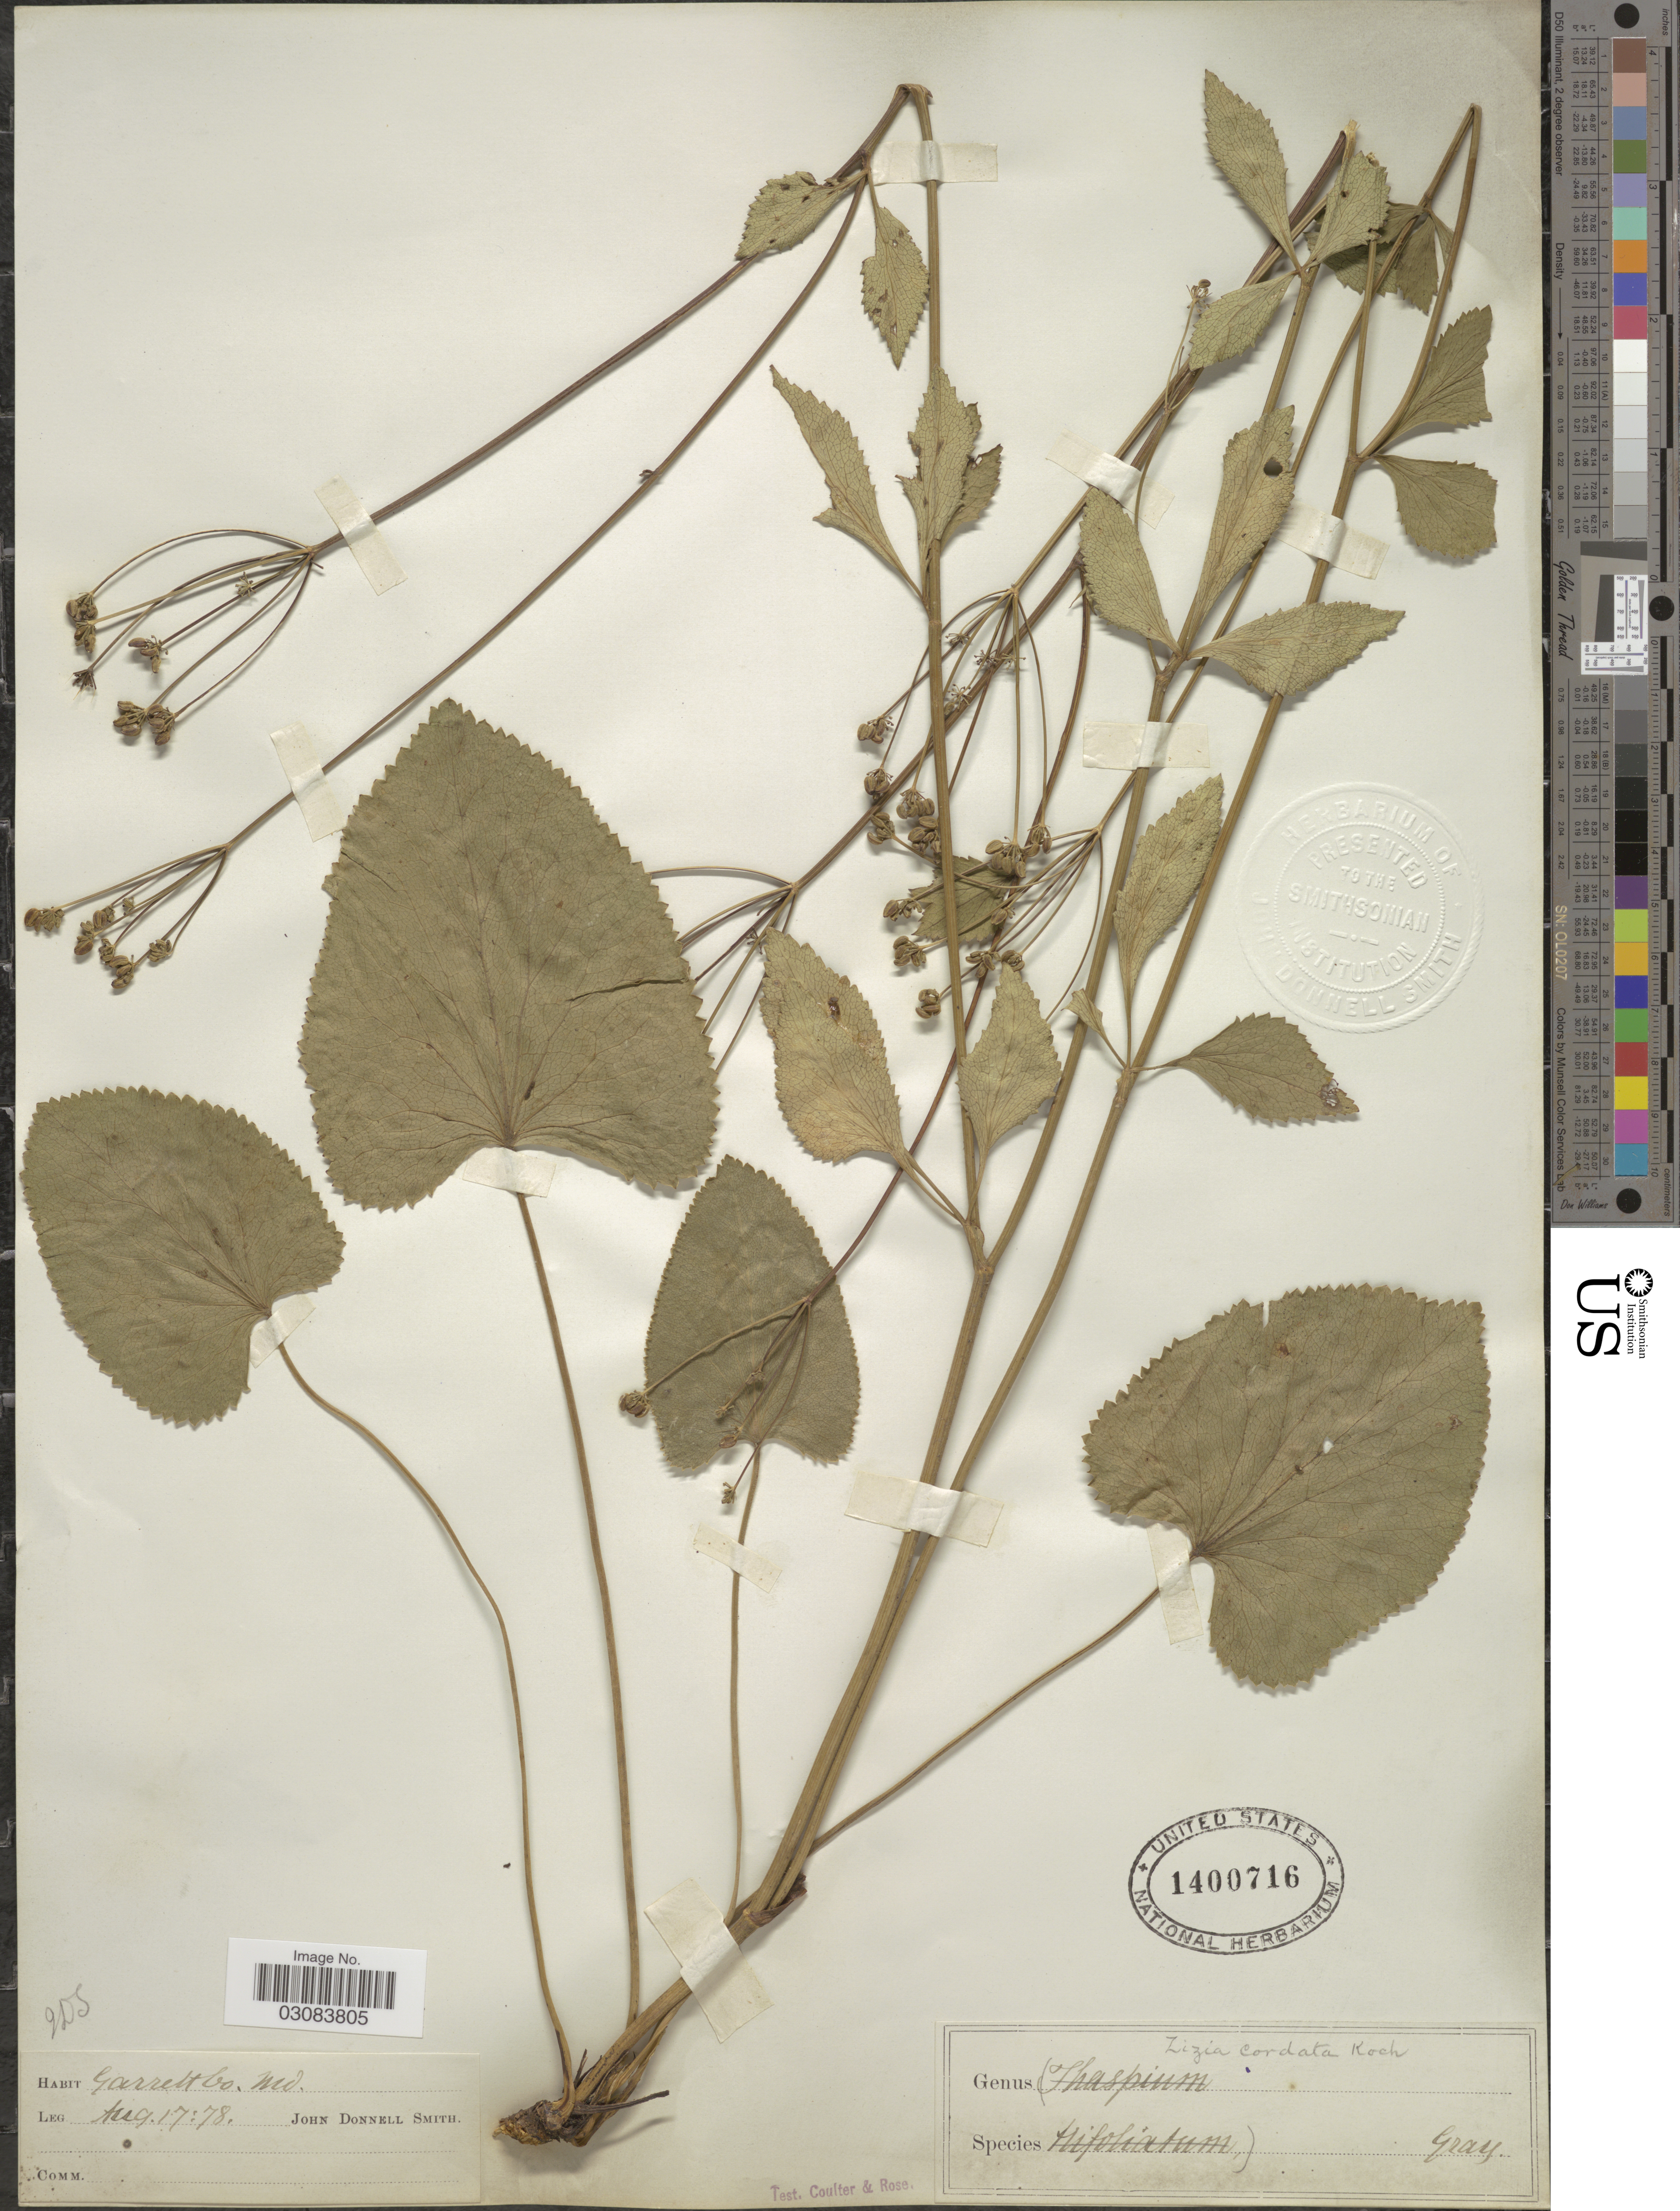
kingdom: Plantae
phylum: Tracheophyta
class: Magnoliopsida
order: Apiales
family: Apiaceae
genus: Zizia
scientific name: Zizia aptera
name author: (A. Gray) Fernald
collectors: J. Donnell Smith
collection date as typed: Transcribed d/m/y: 17/8/78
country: United States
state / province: Maryland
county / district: Garrett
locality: Garrett Co.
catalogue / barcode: US 1400716